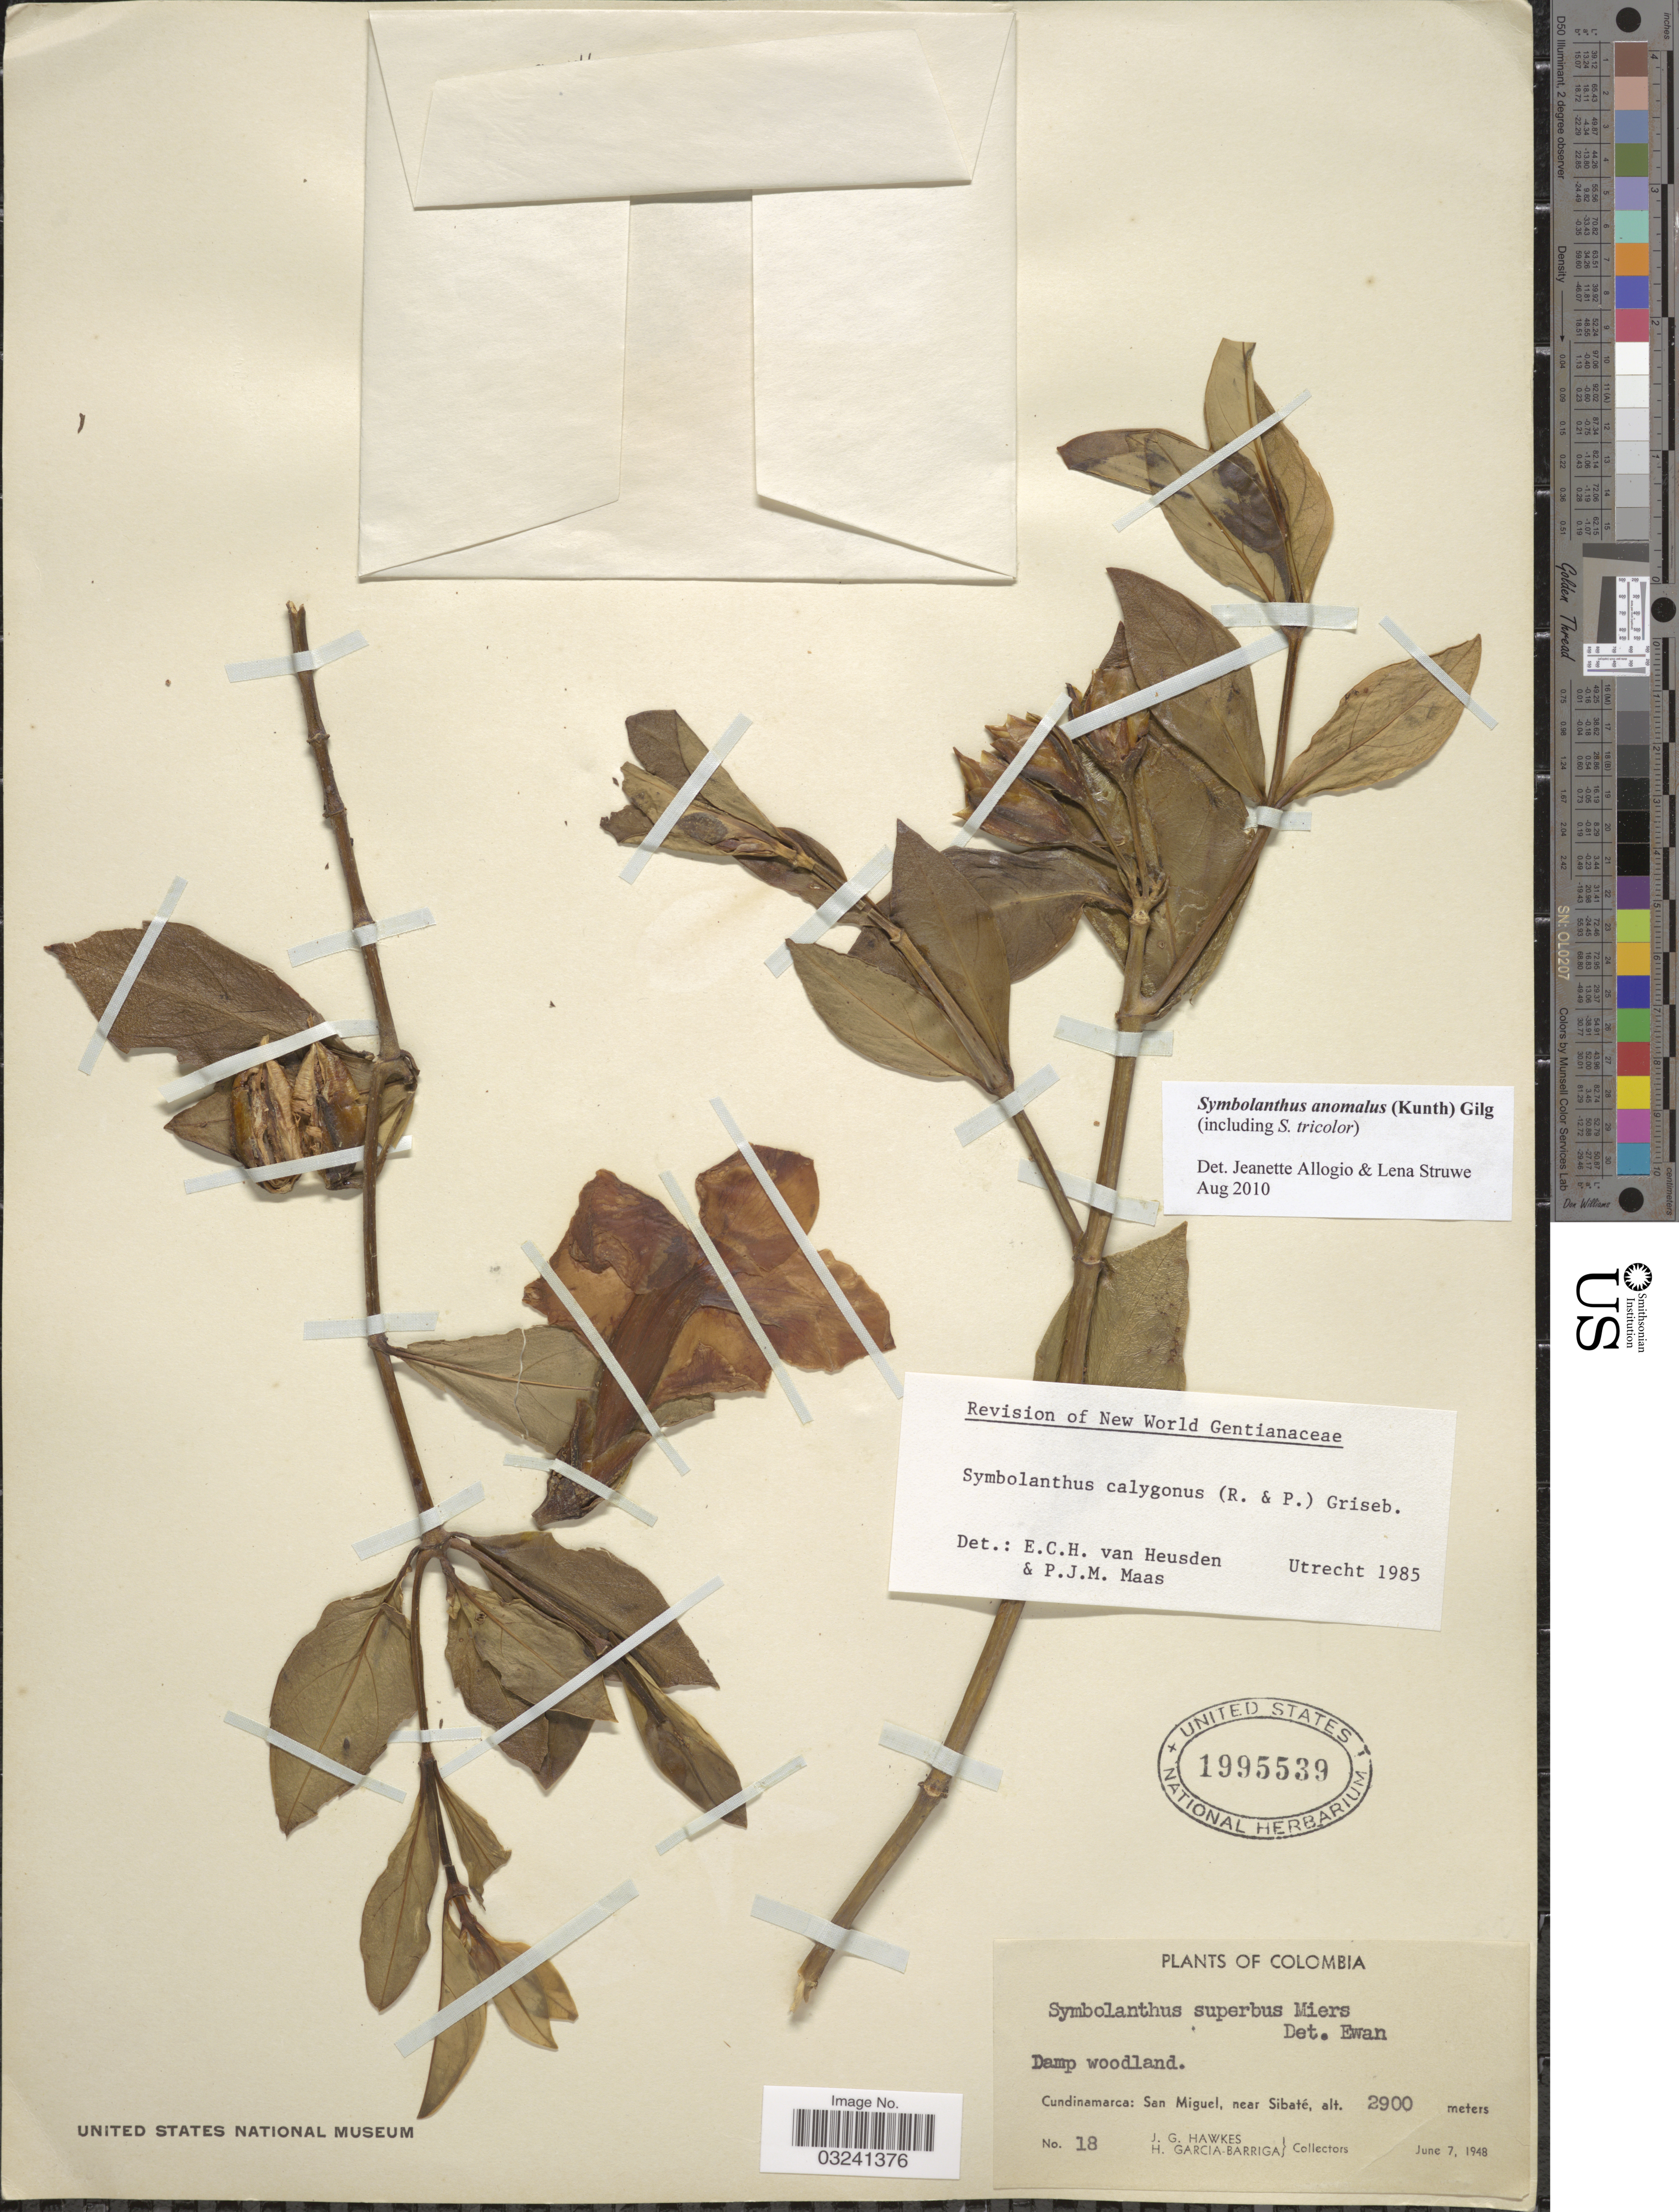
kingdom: Plantae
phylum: Tracheophyta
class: Magnoliopsida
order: Gentianales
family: Gentianaceae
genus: Symbolanthus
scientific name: Symbolanthus anomalus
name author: (Kunth) Gilg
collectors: J. Hawkes & H. García Barriga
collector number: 18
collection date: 1948-06-07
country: Colombia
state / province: Cundinamarca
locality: San Miguel, near Sibaté.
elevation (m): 2900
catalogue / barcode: US 1995539